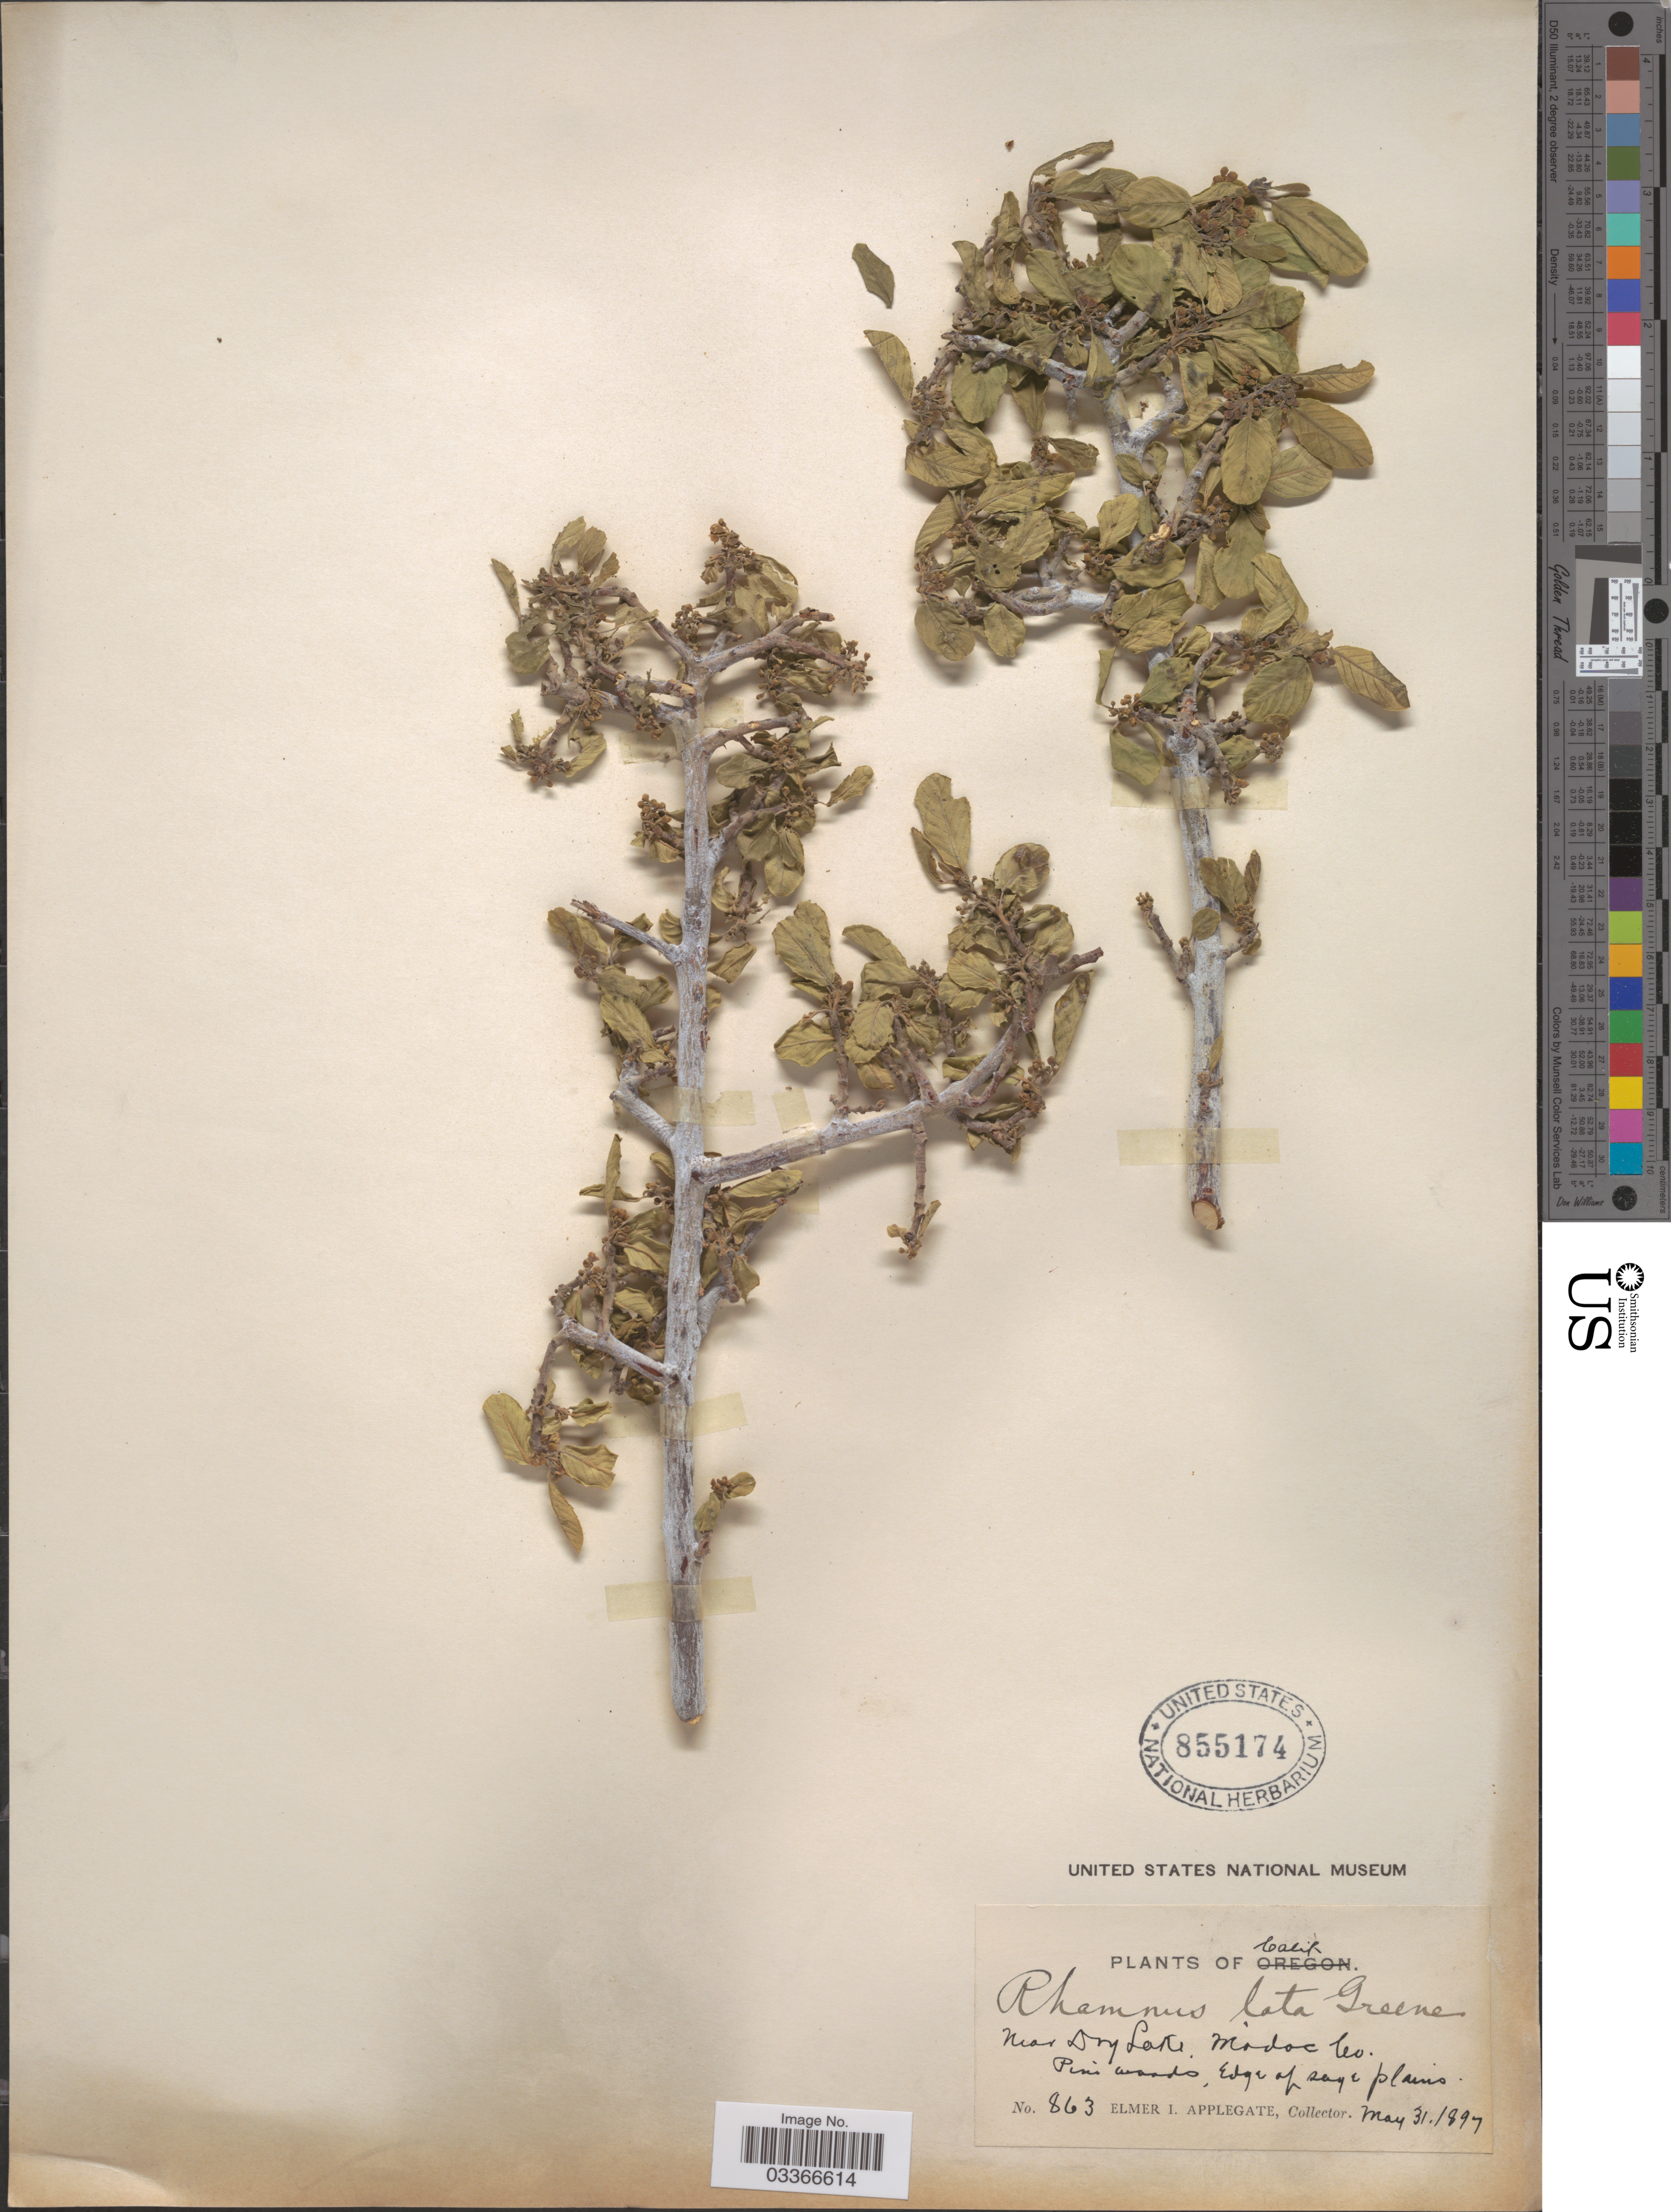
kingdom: Plantae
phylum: Tracheophyta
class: Magnoliopsida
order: Rosales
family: Rhamnaceae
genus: Rhamnus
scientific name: Rhamnus rubra subsp. modocensis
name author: C.B. Wolf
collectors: E. I. Applegate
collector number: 863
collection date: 1897-05-31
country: United States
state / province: California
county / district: Modoc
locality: Near Dry Lake, Modoc Co.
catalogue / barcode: US 855174